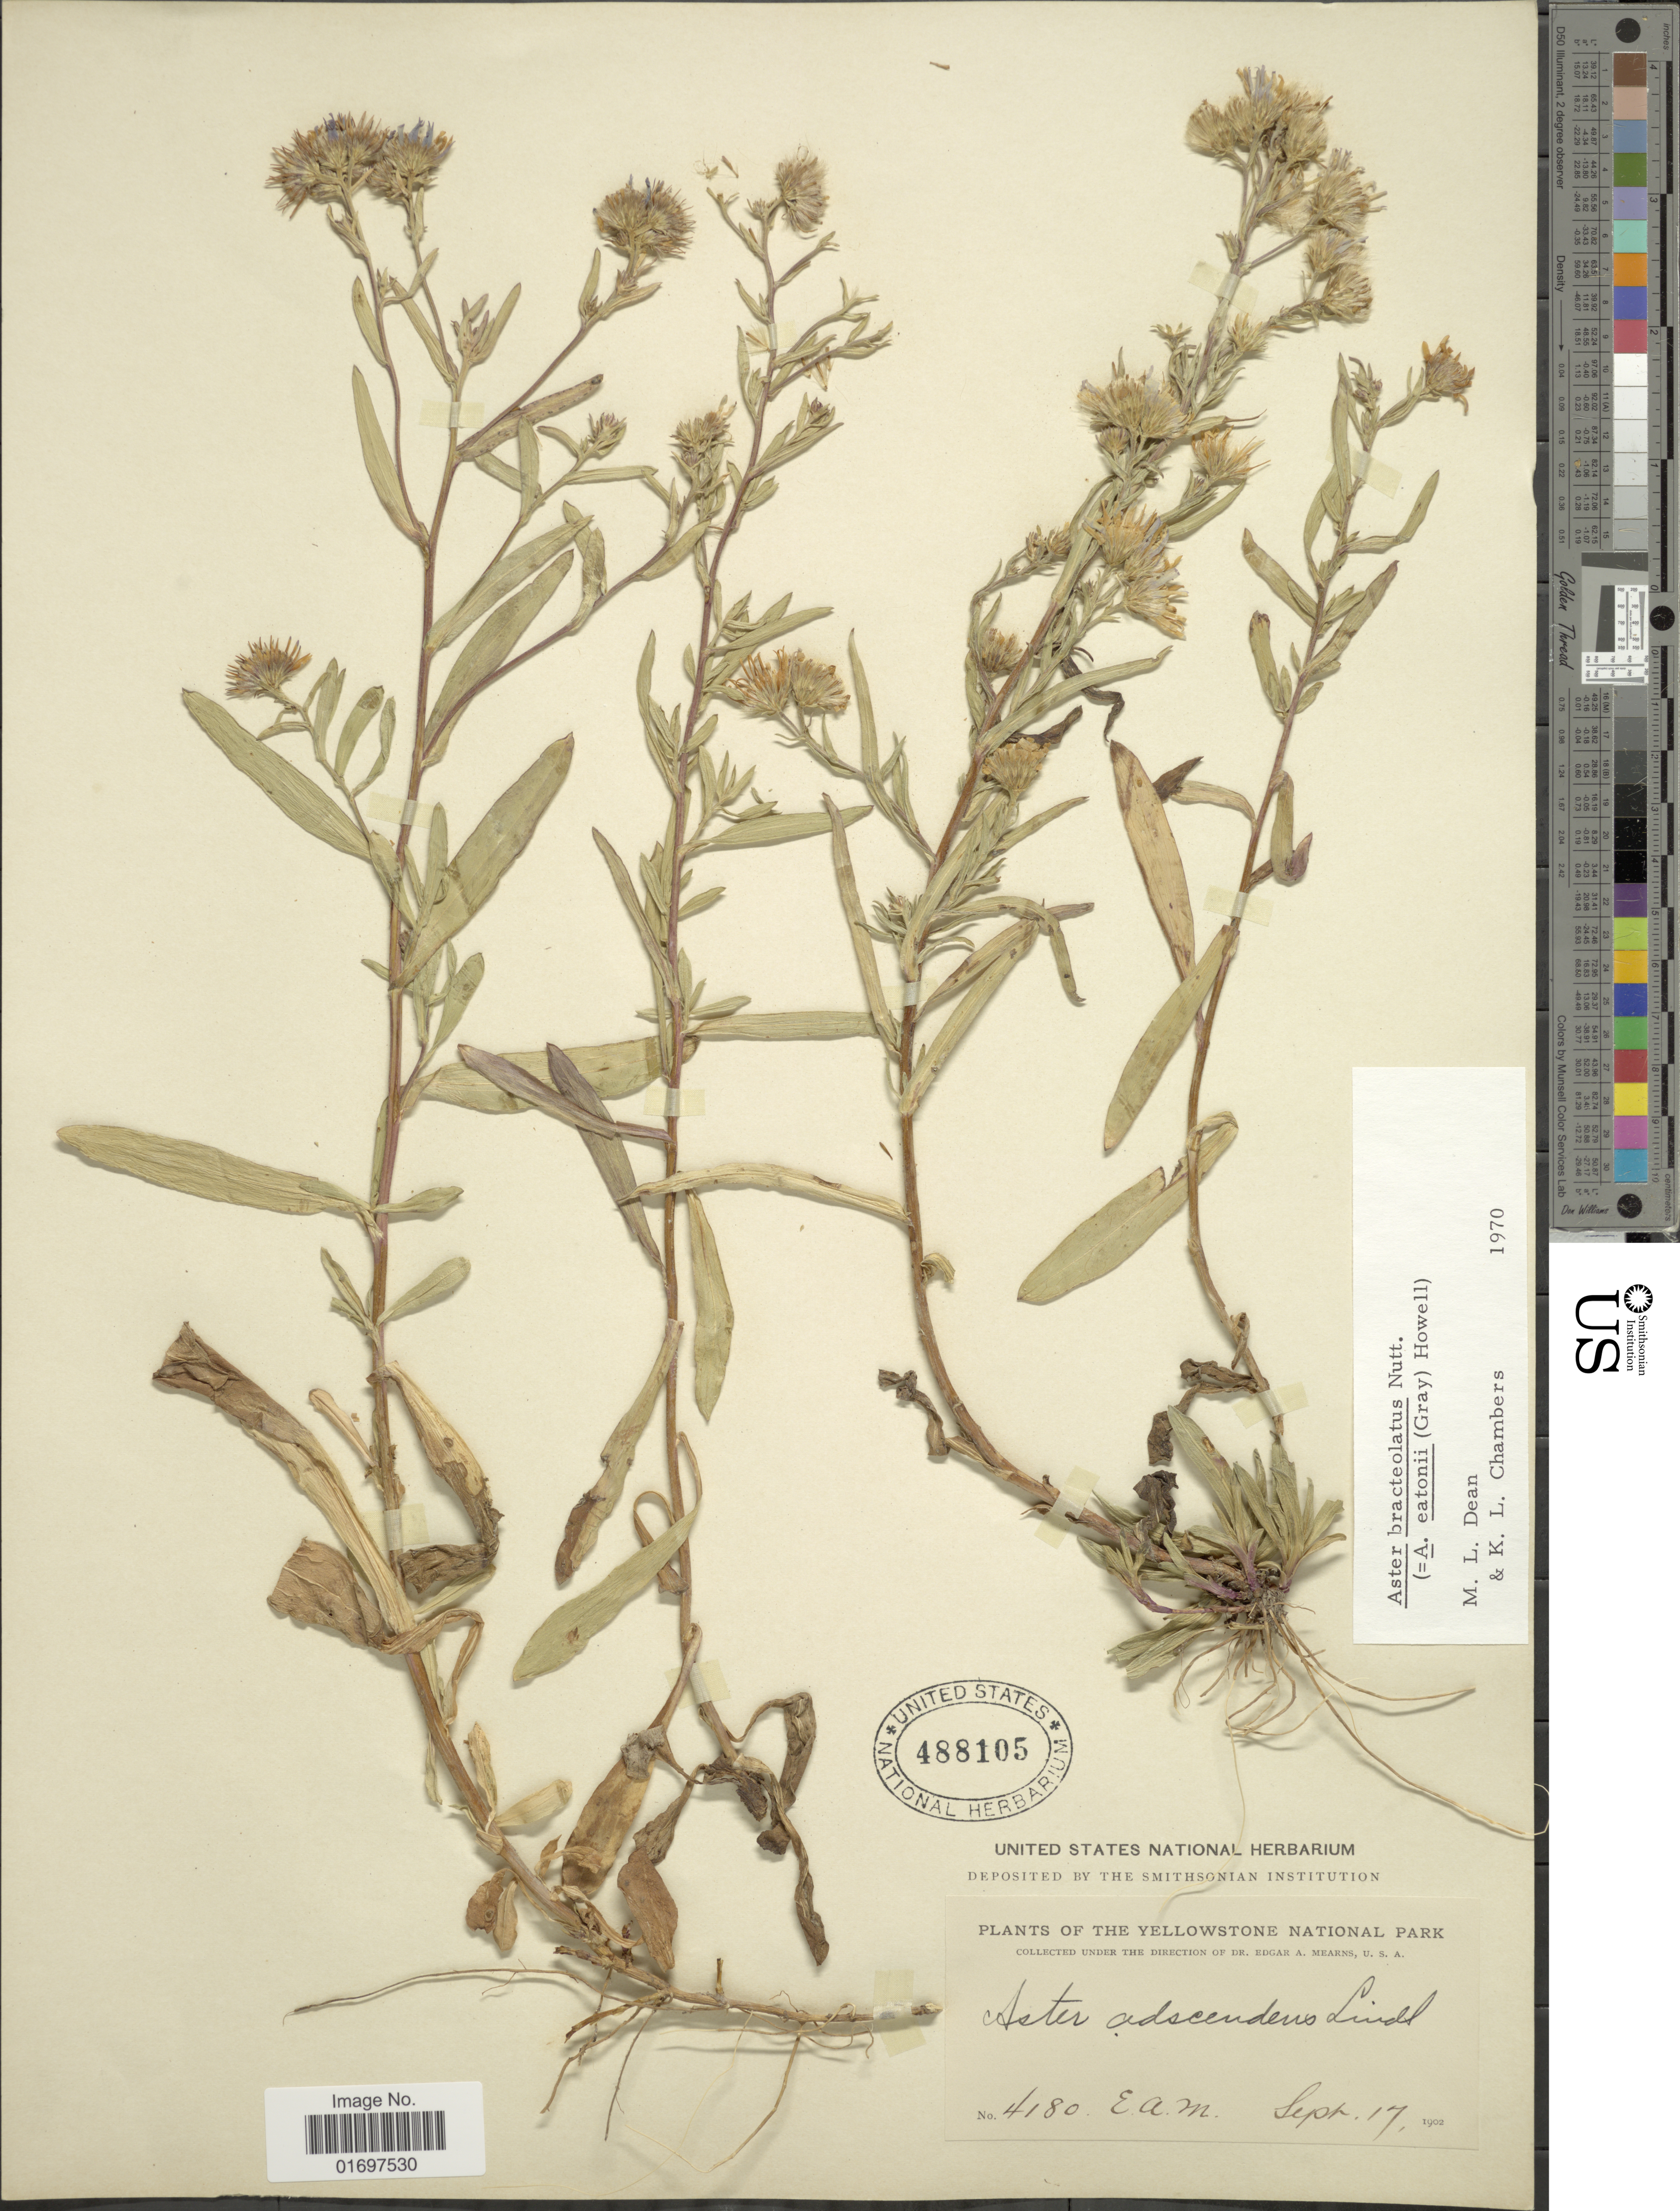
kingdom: Plantae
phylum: Tracheophyta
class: Magnoliopsida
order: Asterales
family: Asteraceae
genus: Symphyotrichum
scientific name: Symphyotrichum bracteolatum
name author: (Nutt.) G.L. Nesom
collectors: E. A. Mearns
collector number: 4180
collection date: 1902-09-17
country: United States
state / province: Wyoming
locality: Yellowstone National Park.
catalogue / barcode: US 488105